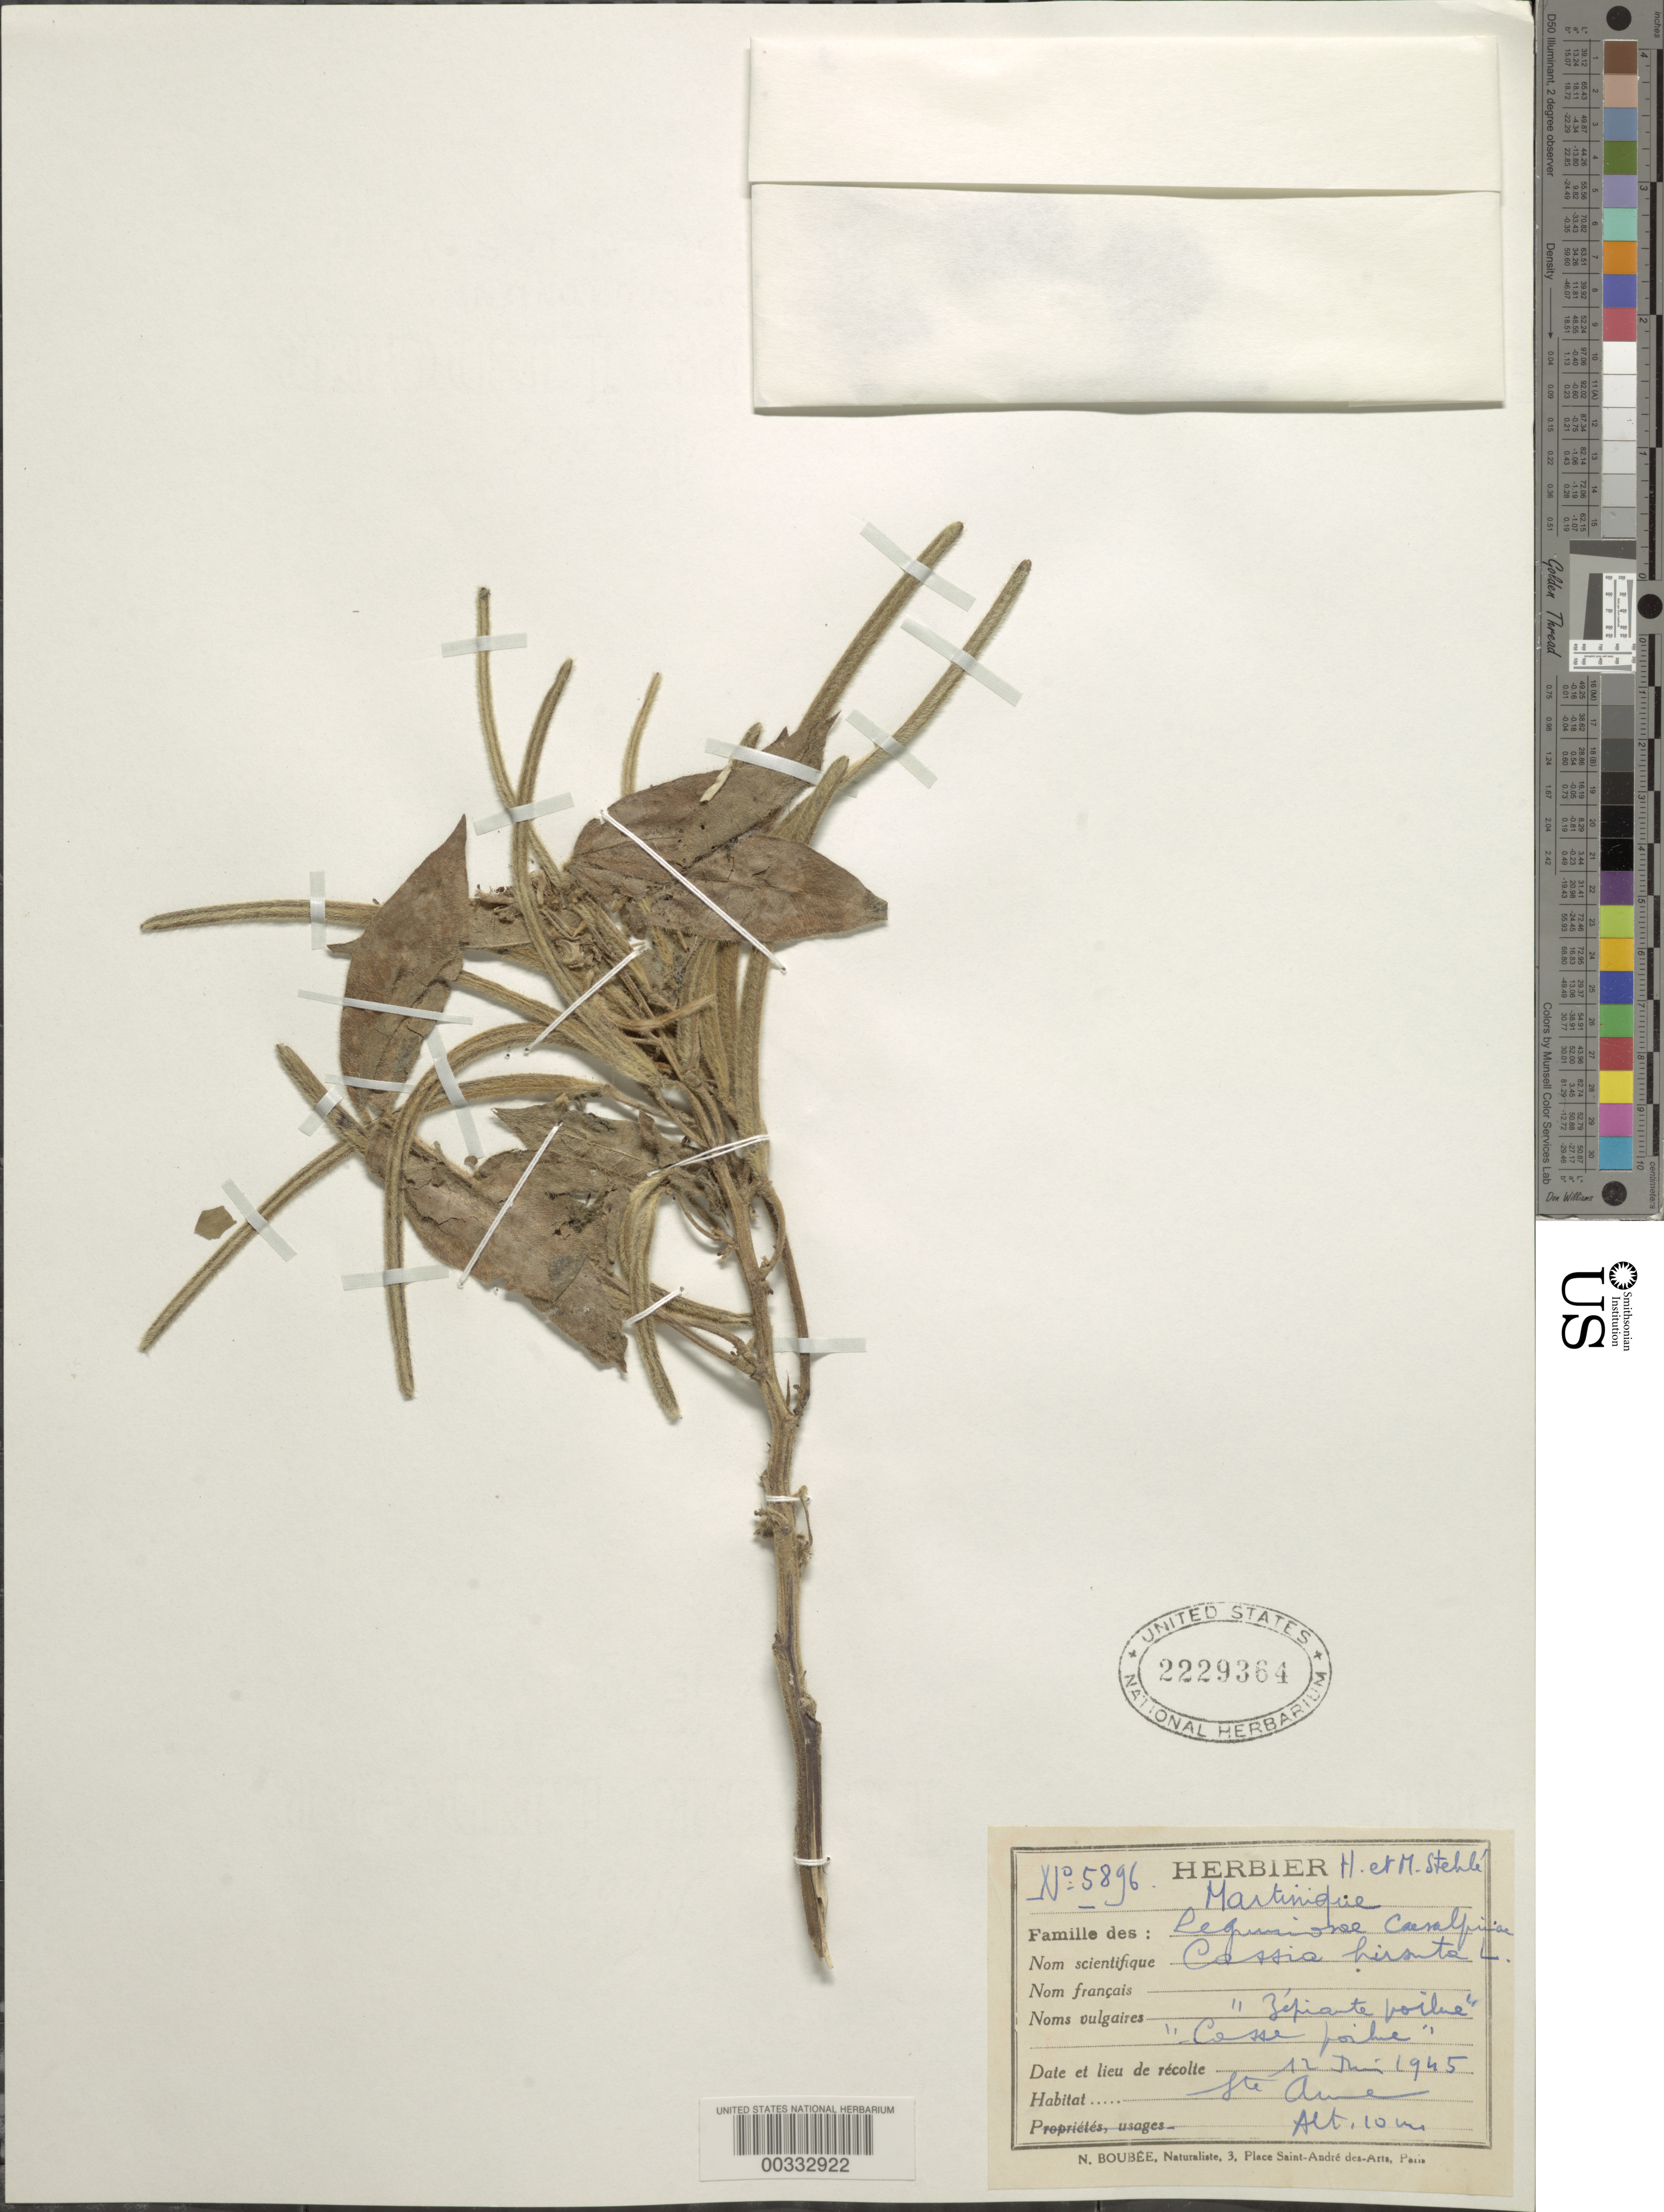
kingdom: Plantae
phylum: Tracheophyta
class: Magnoliopsida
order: Fabales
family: Fabaceae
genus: Senna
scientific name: Senna hirsuta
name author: (L.) H.S. Irwin & Barneby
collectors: H. Stehlé & M. Stehlé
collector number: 5896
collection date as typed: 12 Jun 1945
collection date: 1945-06-12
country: Martinique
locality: St. anne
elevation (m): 10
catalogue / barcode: US 2229364